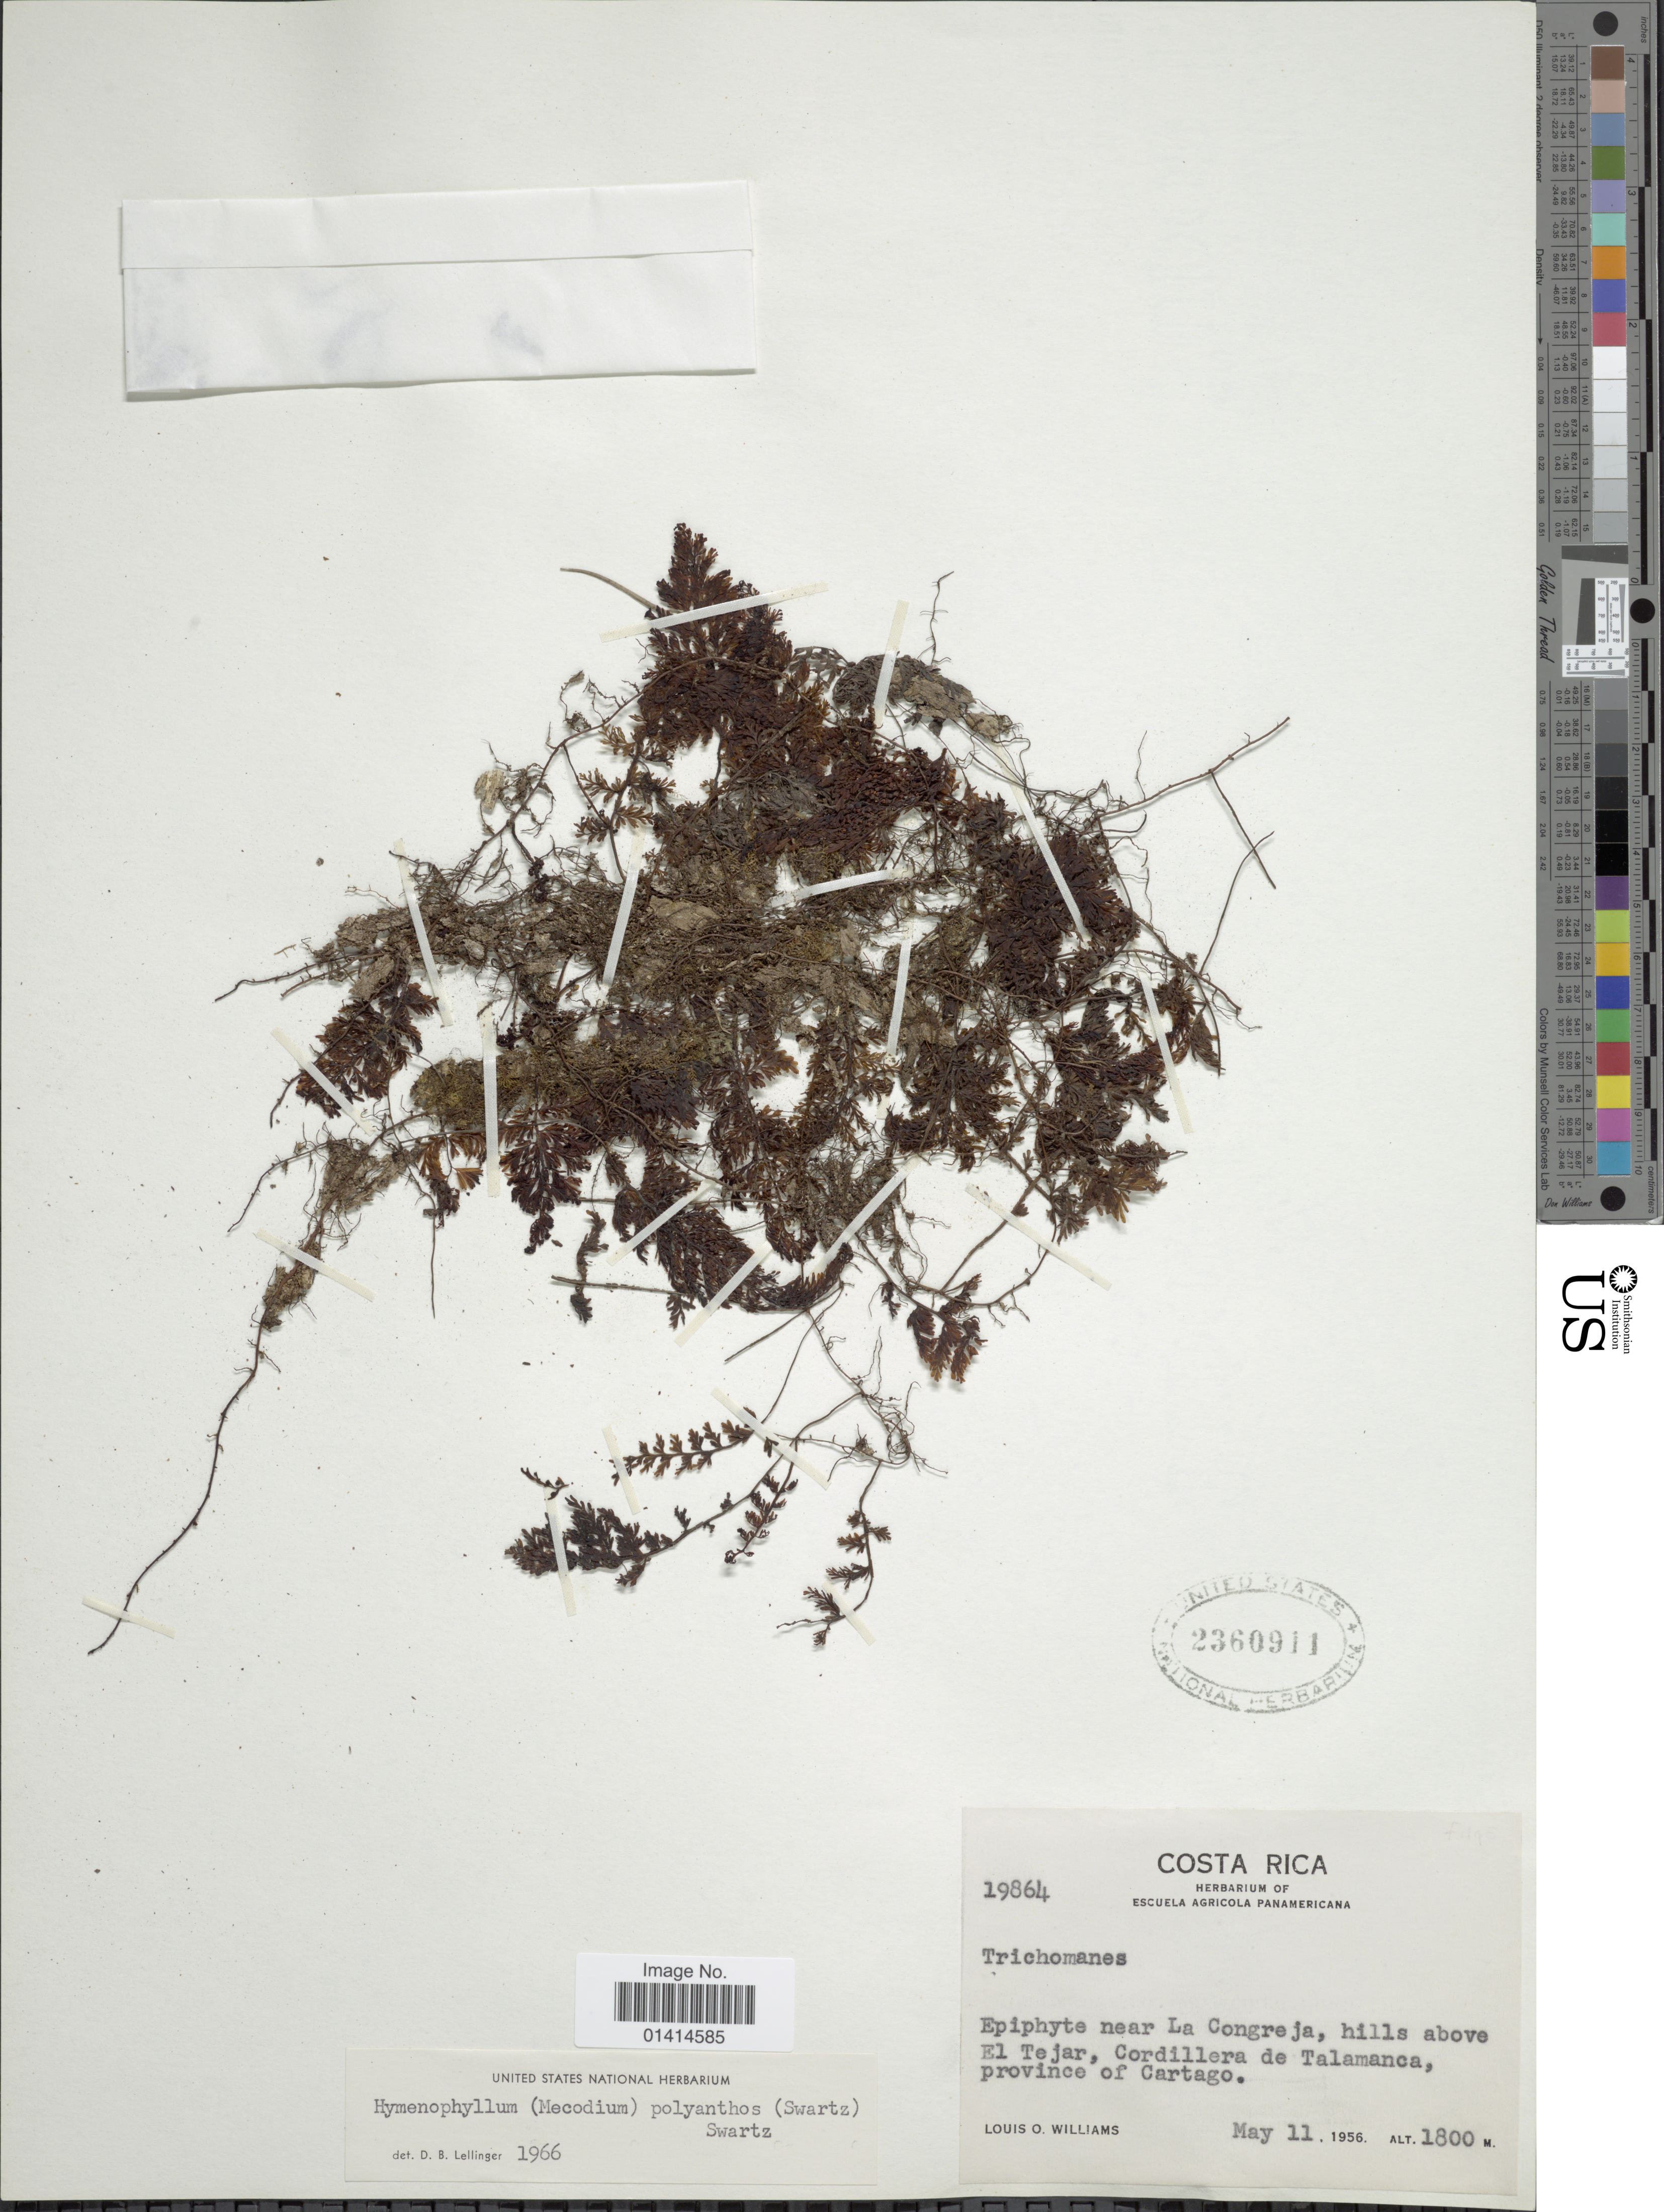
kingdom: Plantae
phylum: Tracheophyta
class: Polypodiopsida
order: Hymenophyllales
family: Hymenophyllaceae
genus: Hymenophyllum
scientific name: Hymenophyllum polyanthos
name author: (Sw.) Sw.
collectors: L. O. Williams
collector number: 19864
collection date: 1956-05-11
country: Costa Rica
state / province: Cartago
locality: Near La Congreja, hills above El Tejar, Cordillera de Talamanca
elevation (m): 1800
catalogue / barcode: US 2360911